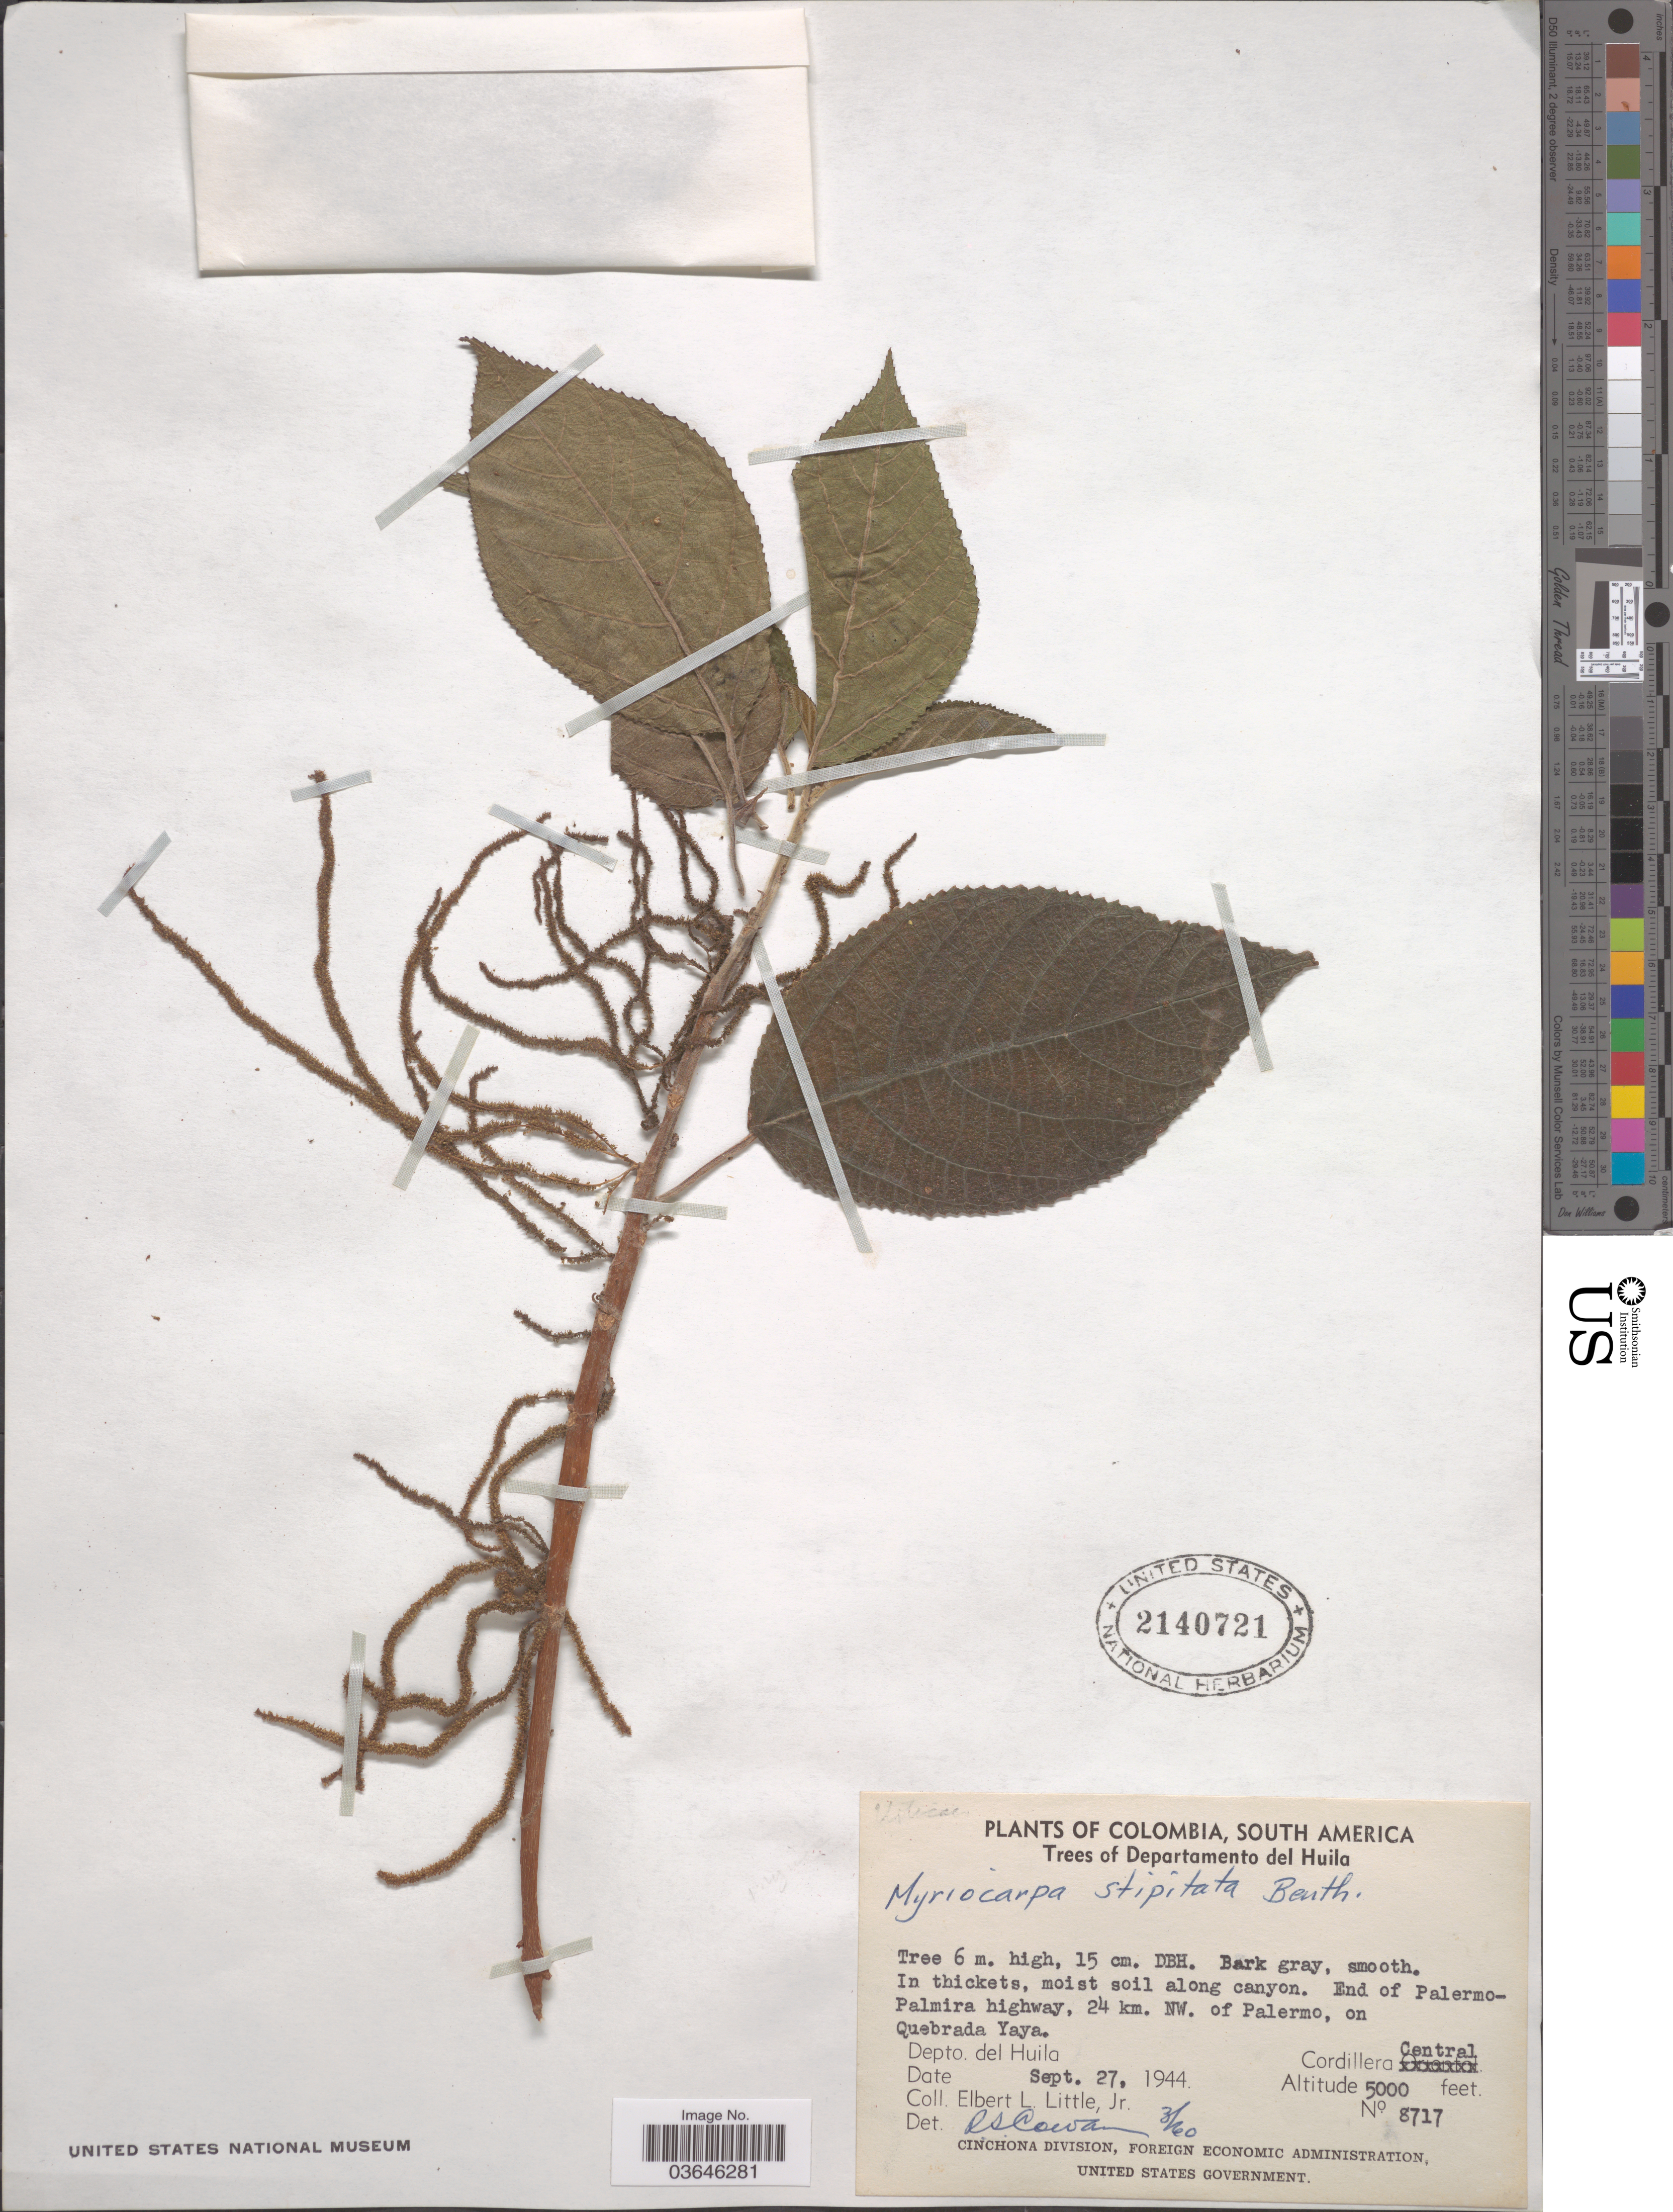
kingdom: Plantae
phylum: Tracheophyta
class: Magnoliopsida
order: Rosales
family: Urticaceae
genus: Myriocarpa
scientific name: Myriocarpa stipitata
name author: Benth.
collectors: E. L. Little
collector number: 8717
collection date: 1944-09-27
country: Colombia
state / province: Huila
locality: End of Palermo-Palmira highway, 24 km. NW. of Palermo, on Quebrada Yaya. Depto. del Huila. Cordillera Central.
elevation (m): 1524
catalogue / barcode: US 2140721